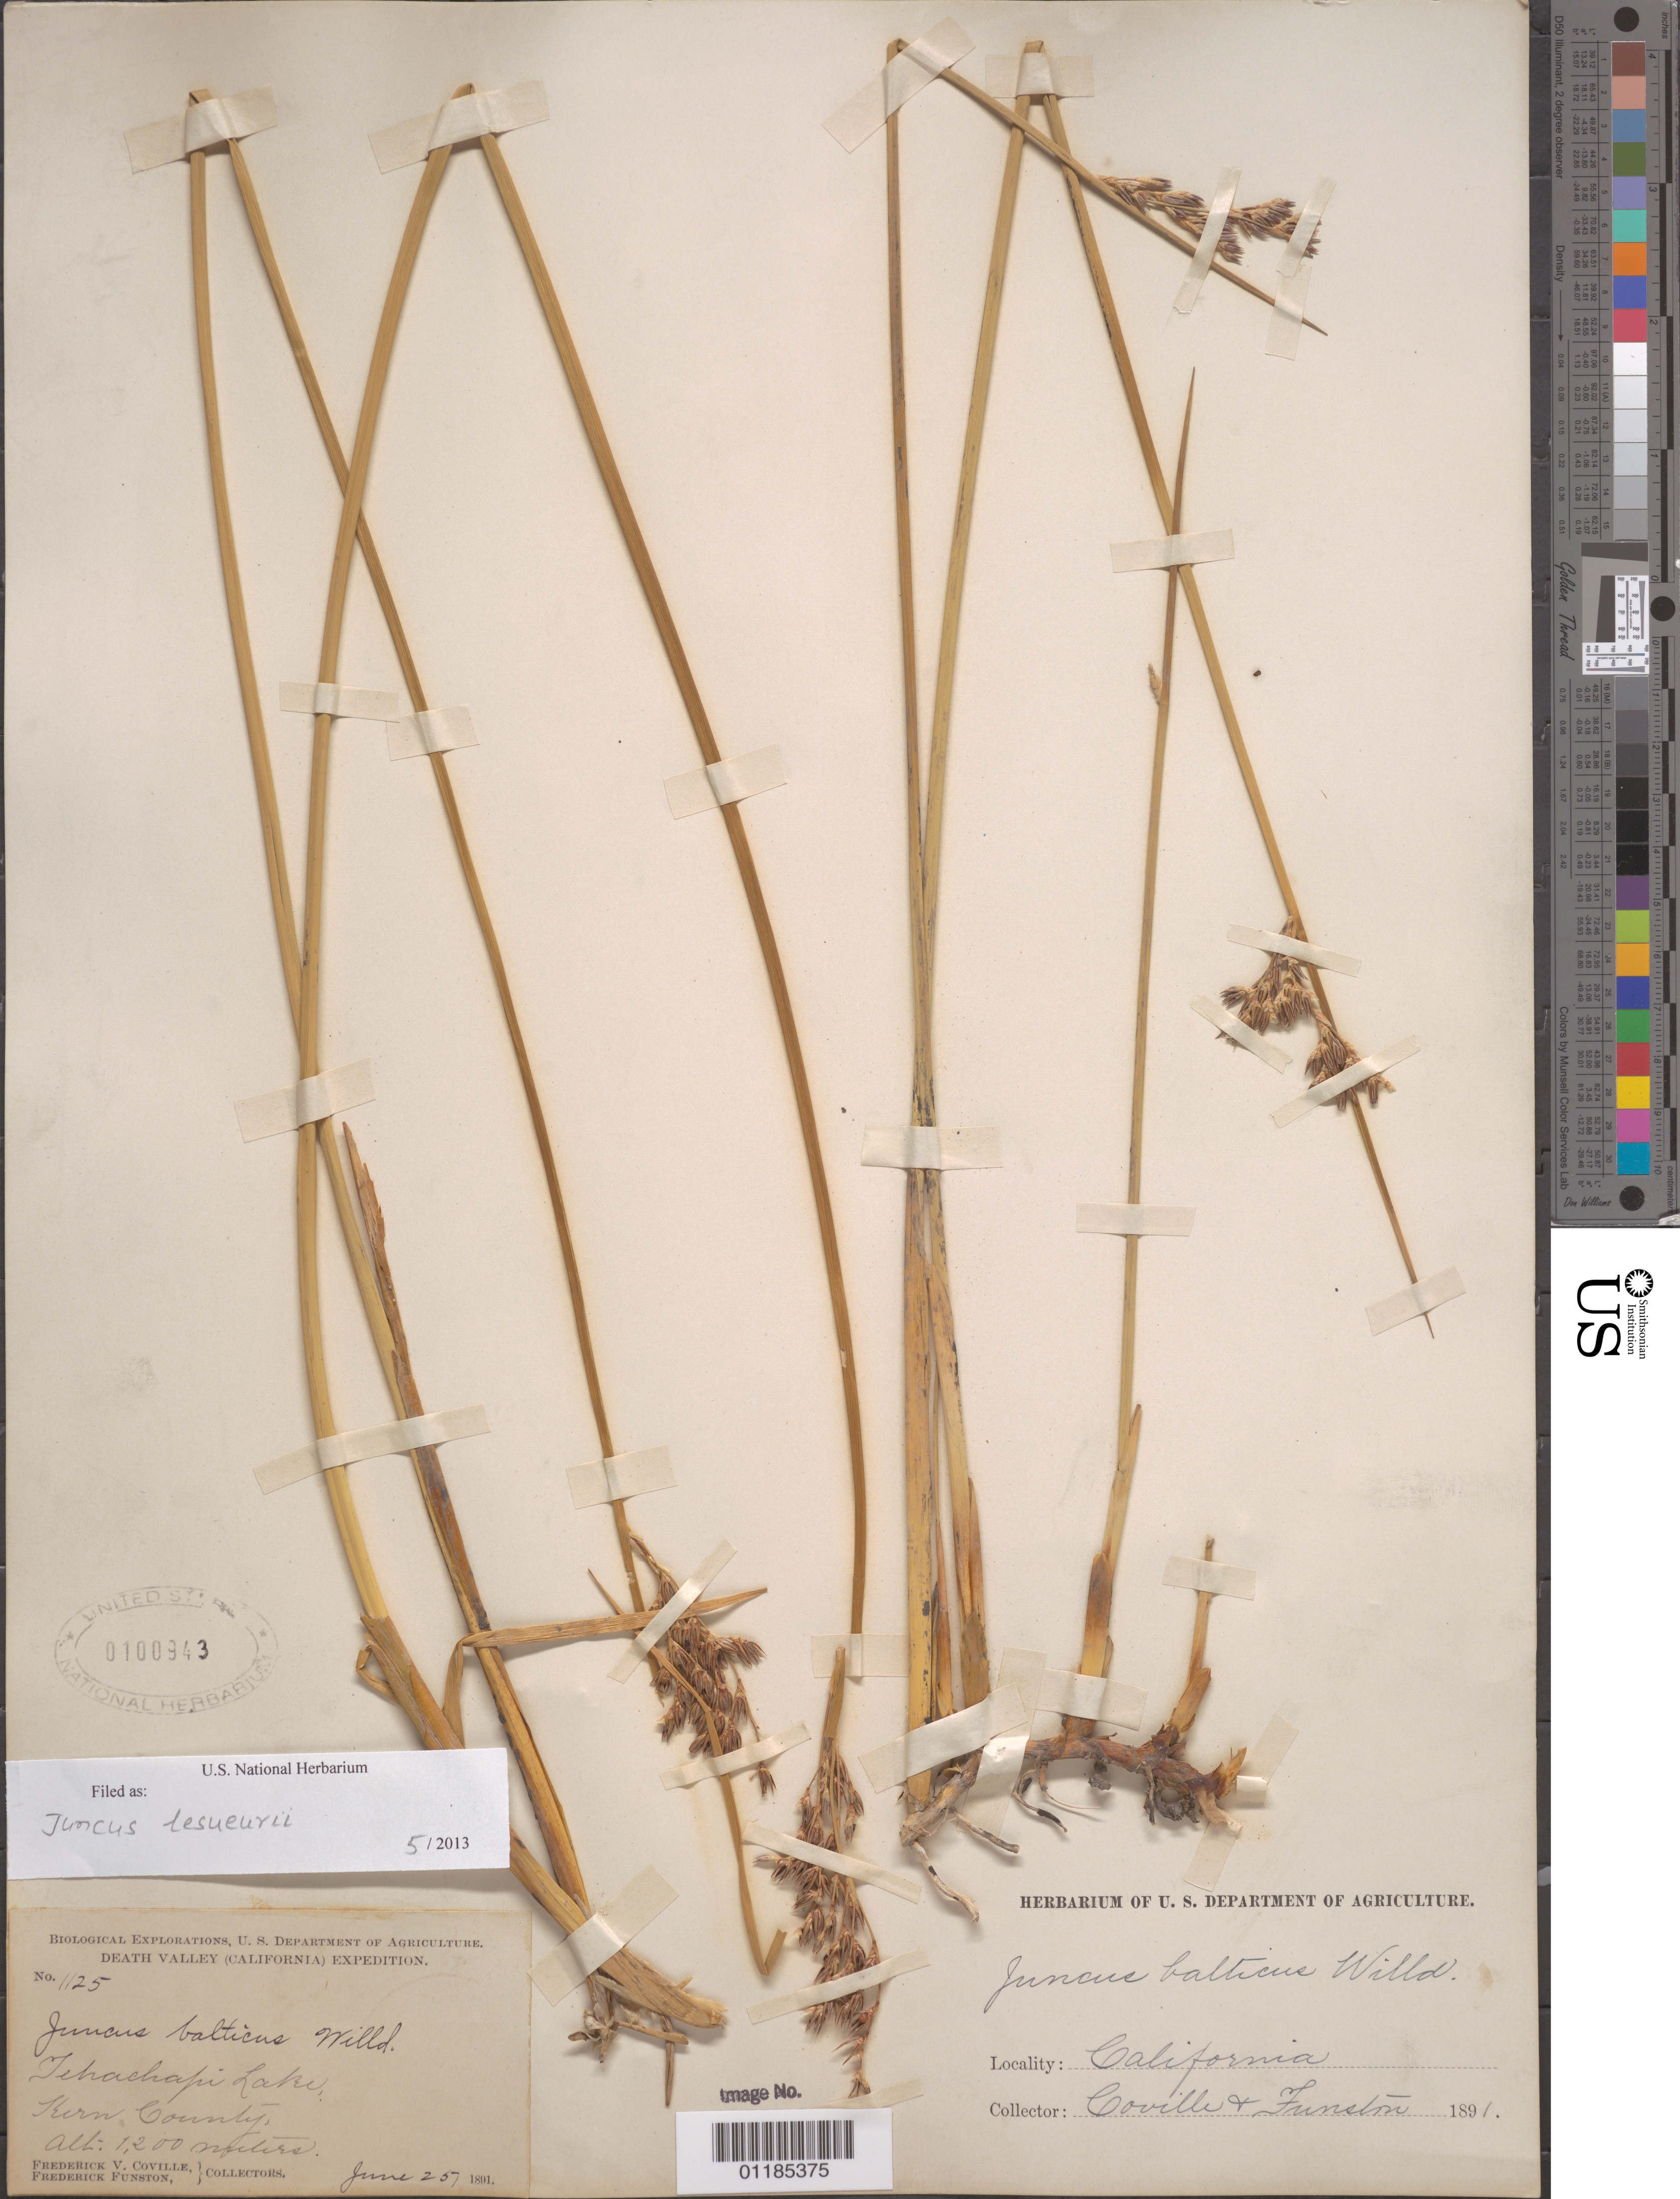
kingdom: Plantae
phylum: Tracheophyta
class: Liliopsida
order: Poales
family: Juncaceae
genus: Juncus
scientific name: Juncus lesueurii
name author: Bol.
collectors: F. V. Coville & F. Funston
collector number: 1125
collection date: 1891-06-25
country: United States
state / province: California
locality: Tehachapi Lake.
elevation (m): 1200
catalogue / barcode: US 100943